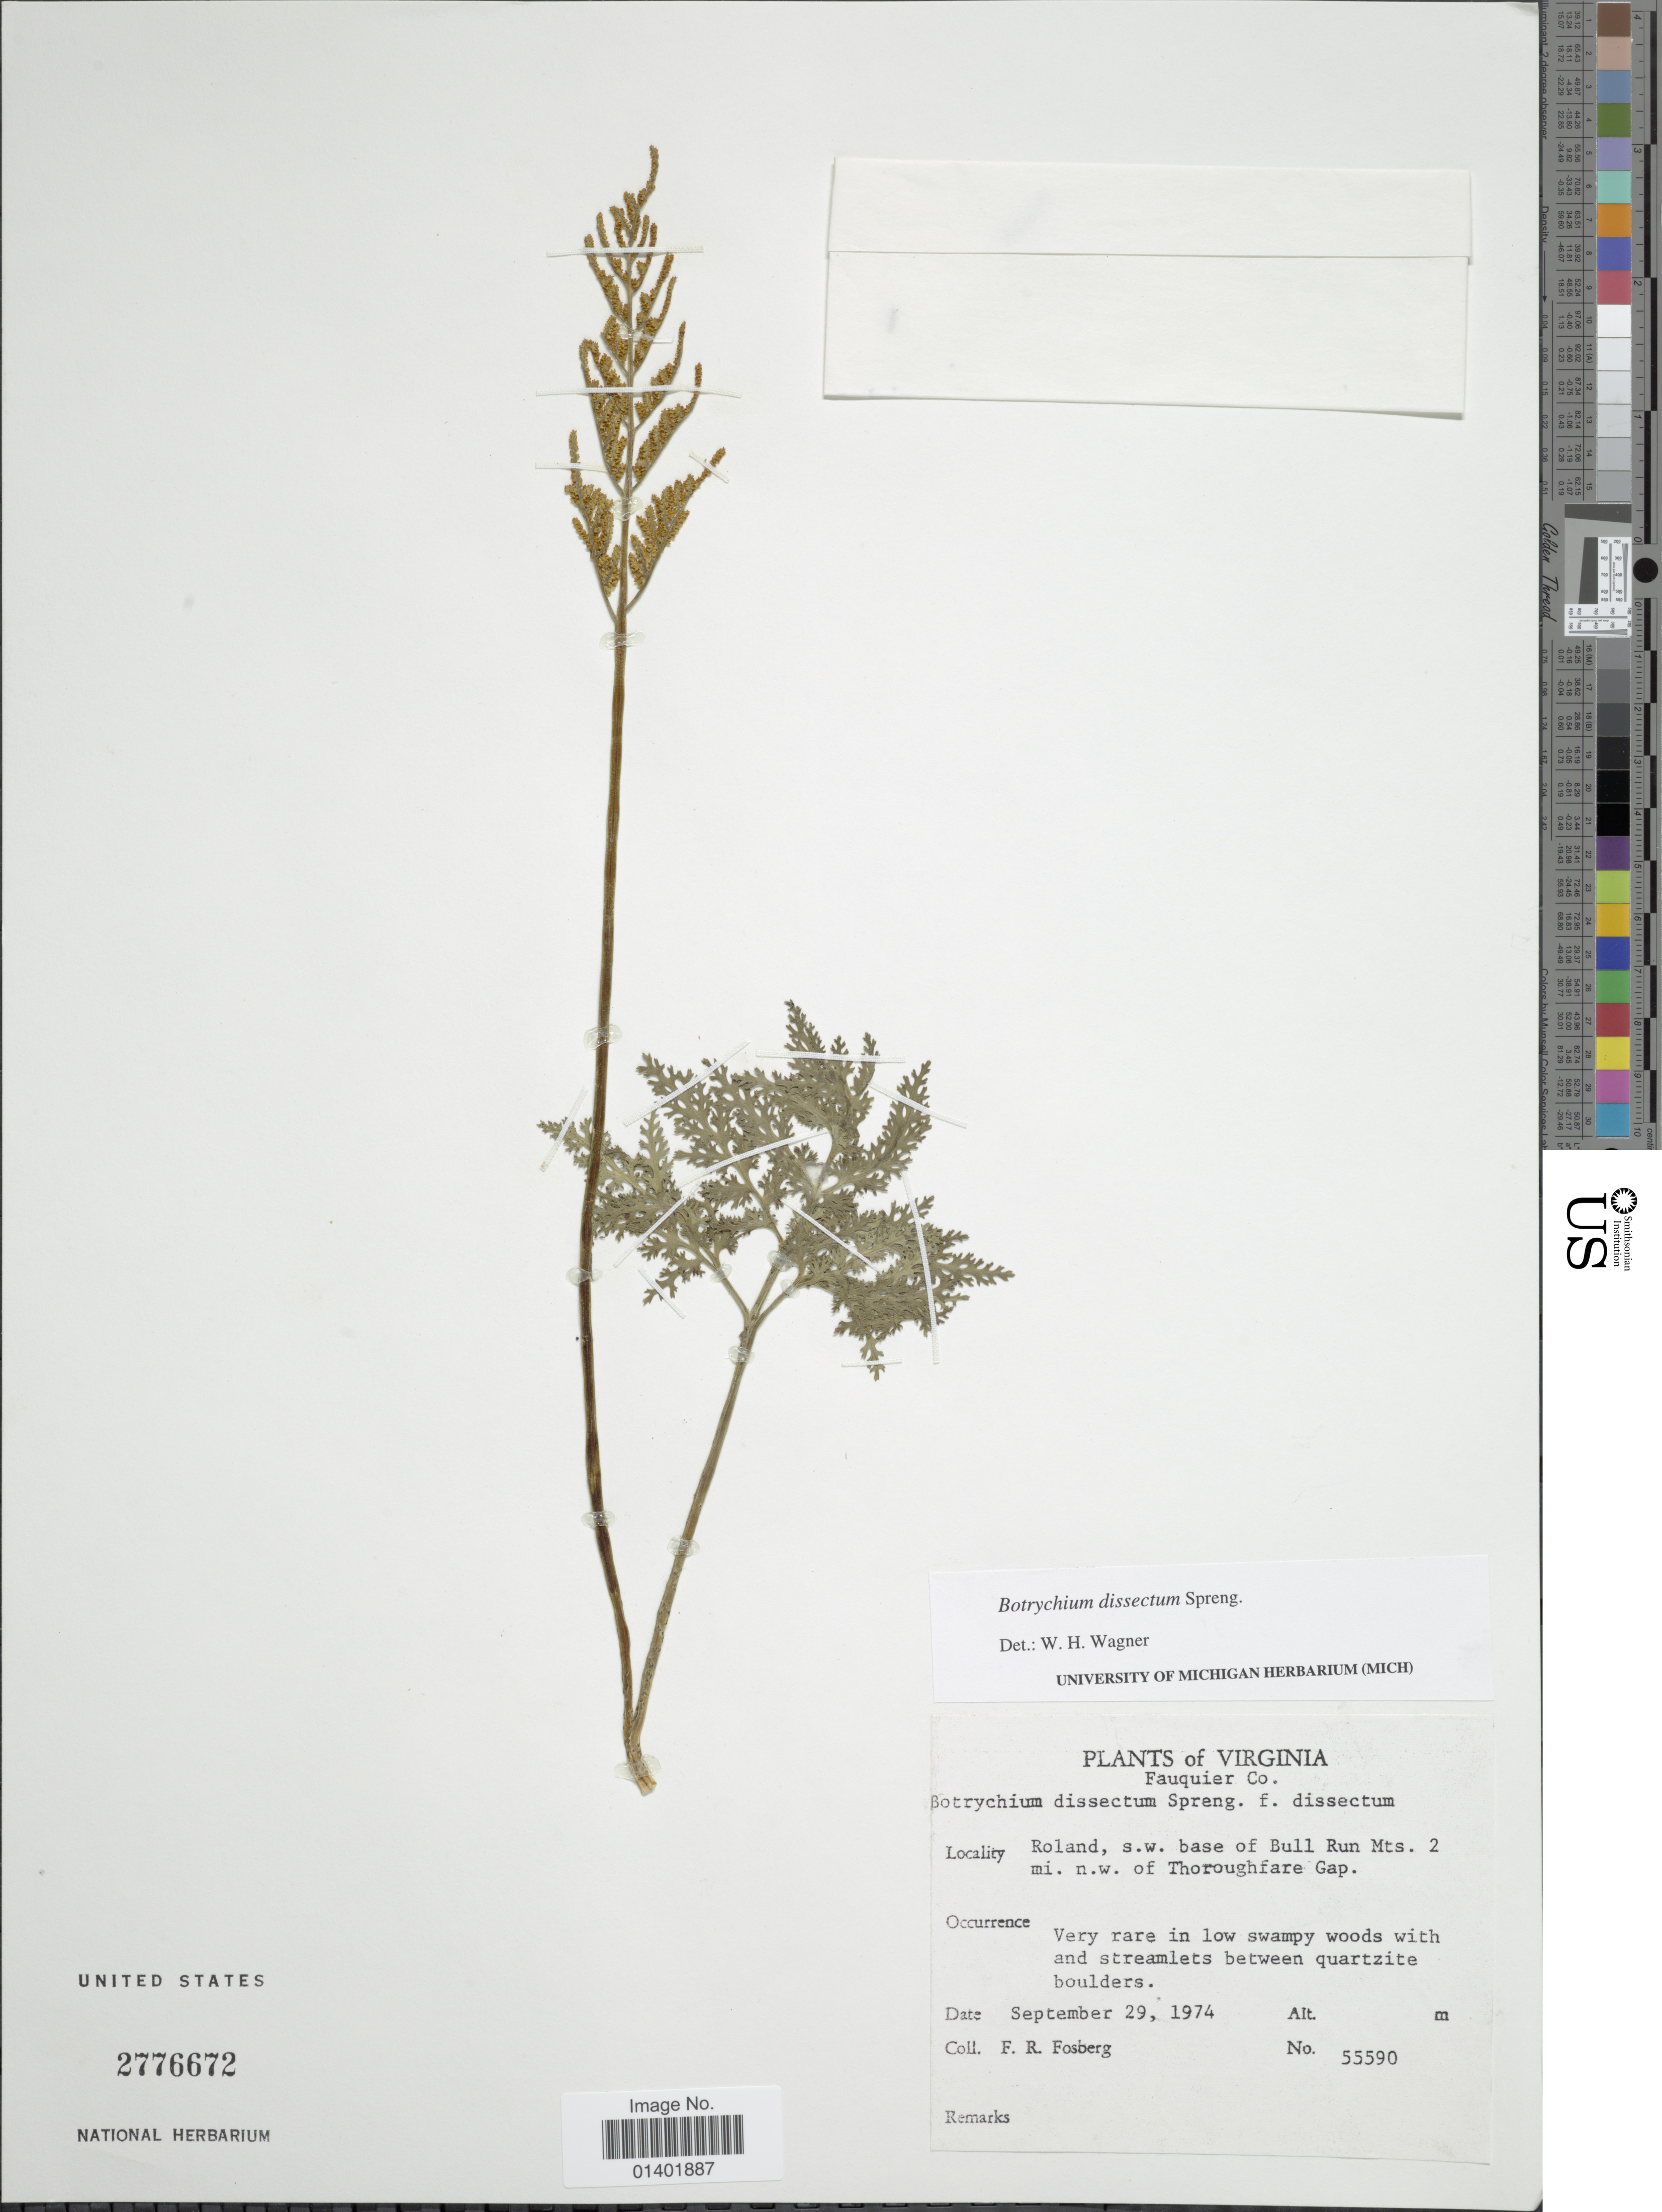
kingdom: Plantae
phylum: Tracheophyta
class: Polypodiopsida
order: Ophioglossales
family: Ophioglossaceae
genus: Botrychium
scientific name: Botrychium dissectum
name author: Spreng.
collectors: F. R. Fosberg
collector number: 55590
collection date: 1974-09-29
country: United States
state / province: Virginia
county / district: Fauquier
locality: Fauquier Co., Roland, s.w. base of Bull Run Mts. 2 mi. n.w. of Toroughfare Gap.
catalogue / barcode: US 2776672